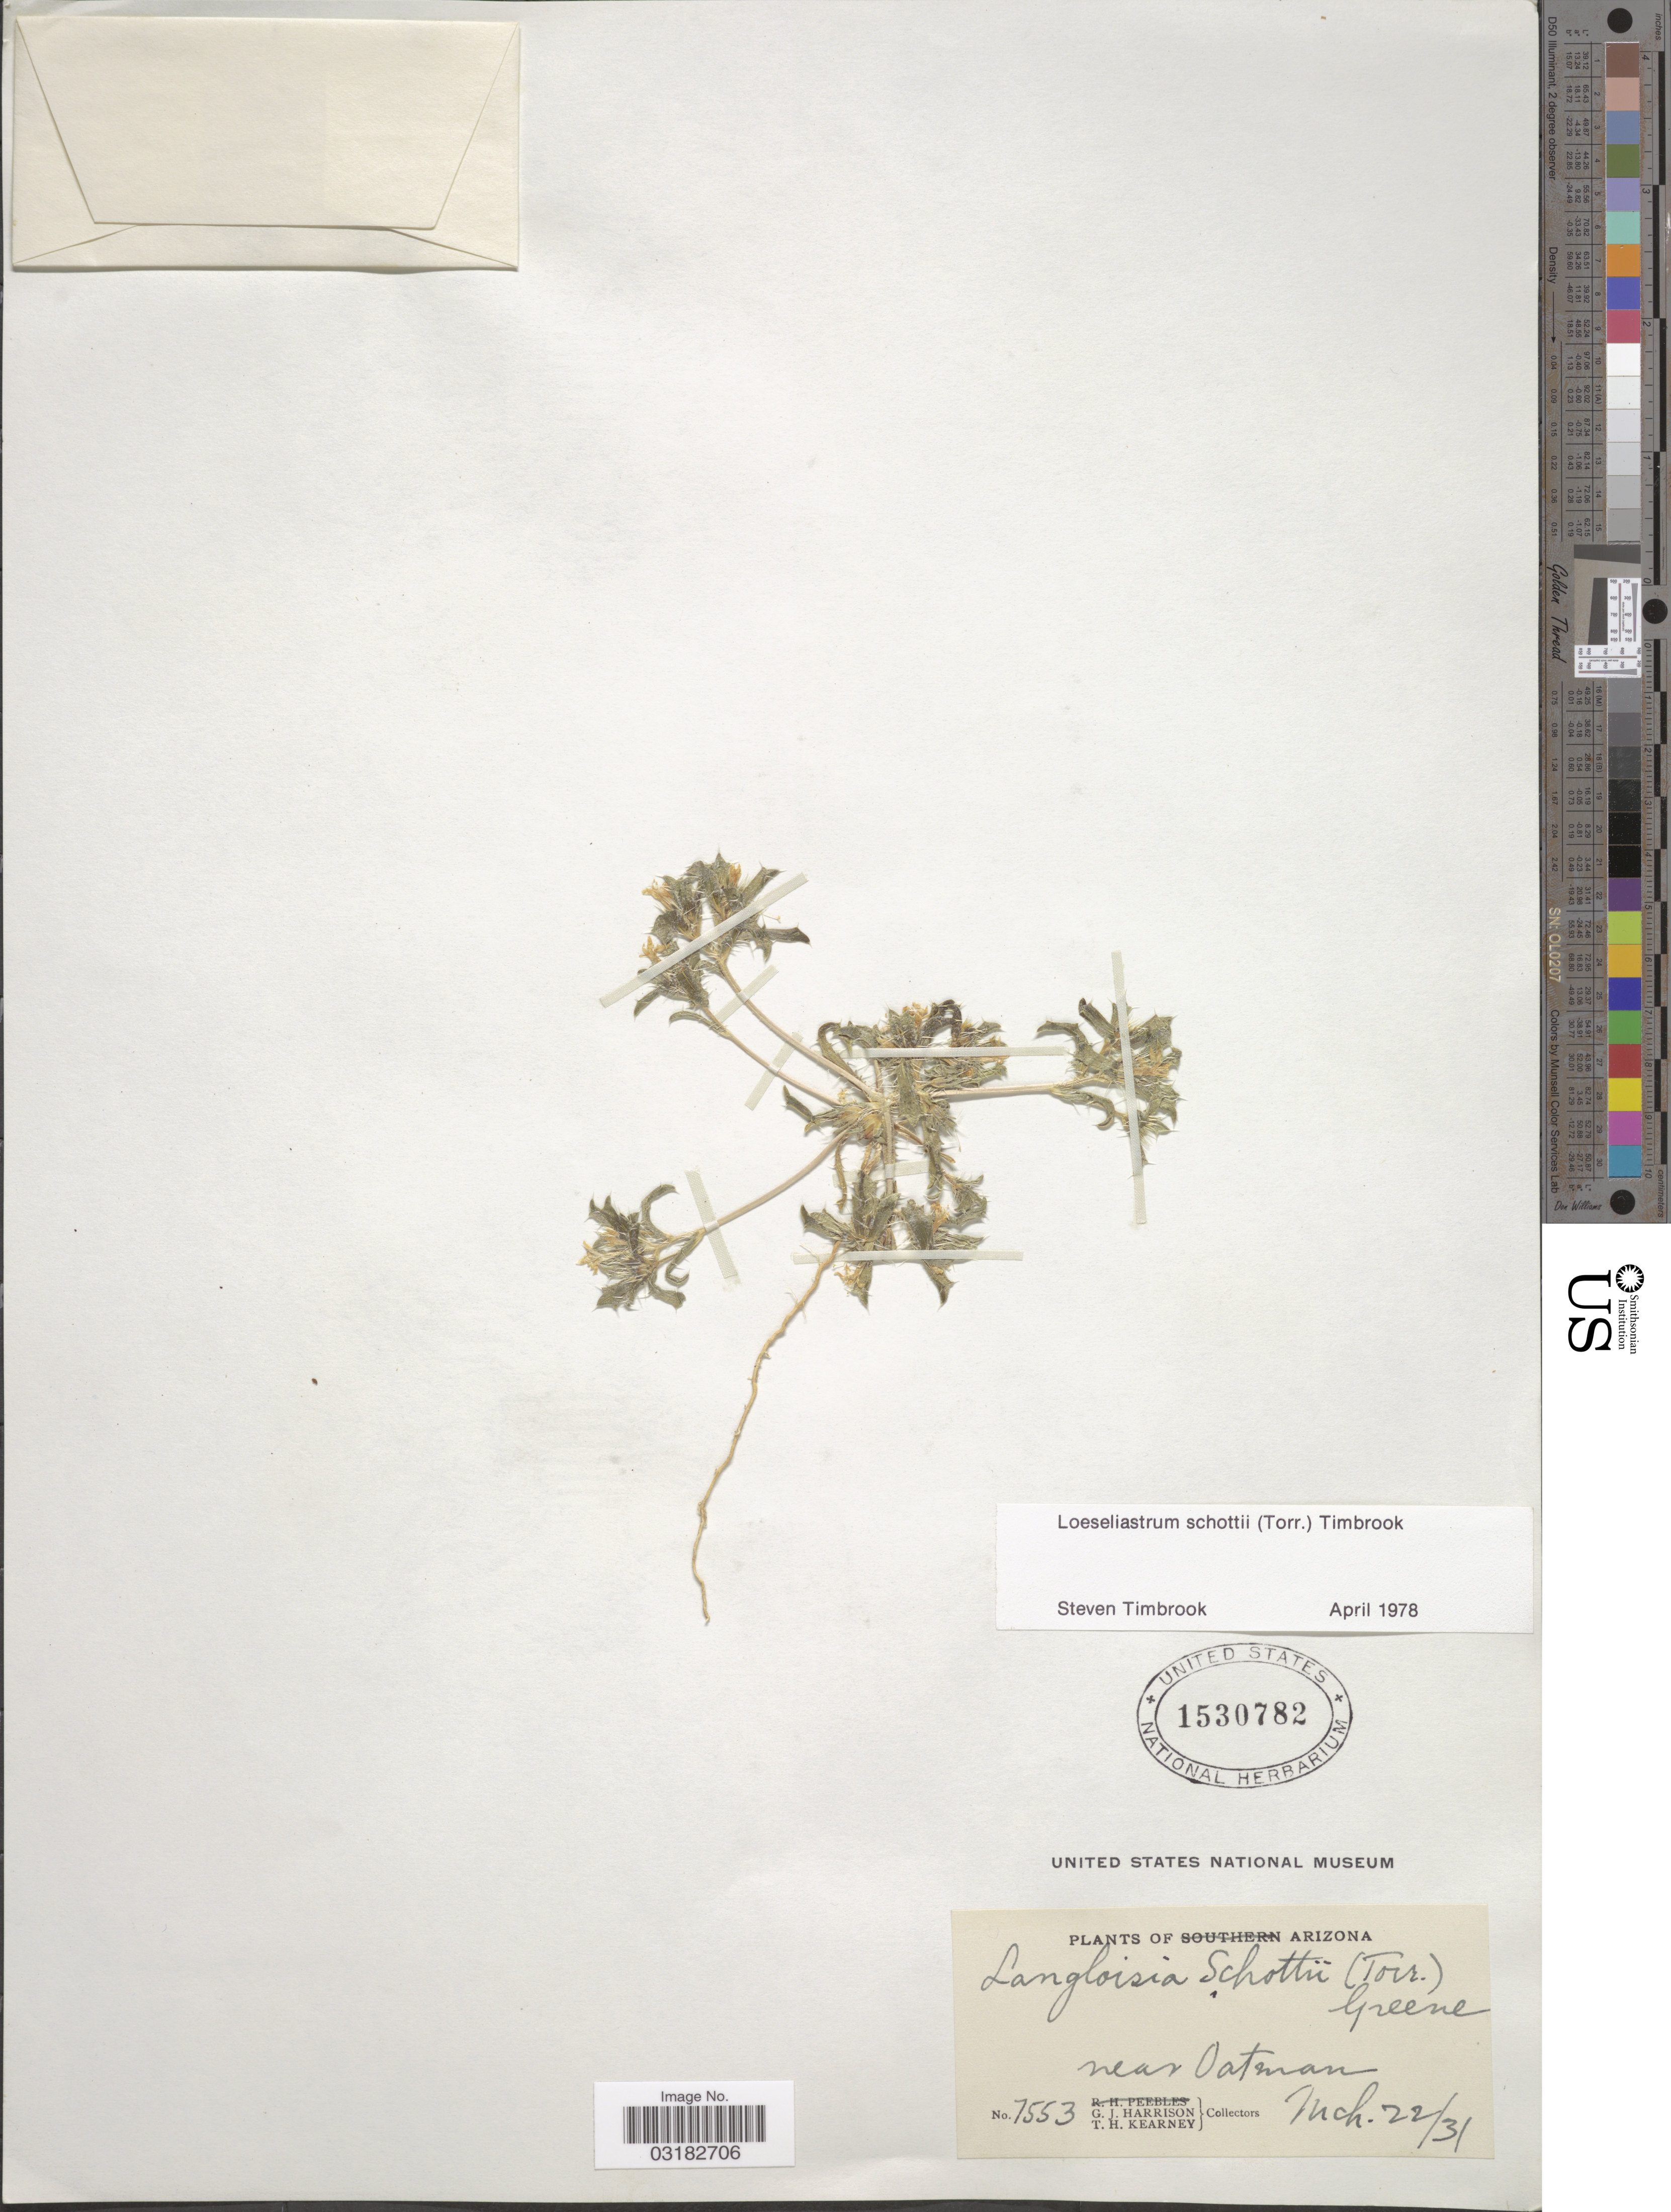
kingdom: Plantae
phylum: Tracheophyta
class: Magnoliopsida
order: Ericales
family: Polemoniaceae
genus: Loeseliastrum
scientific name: Loeseliastrum schottii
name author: (Torr.) Timbrook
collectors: G. J. Harrison & T. H. Kearney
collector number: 7553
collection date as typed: Transcribed d/m/y: 22/3/31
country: United States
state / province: Arizona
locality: Near Oatman.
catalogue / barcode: US 1530782